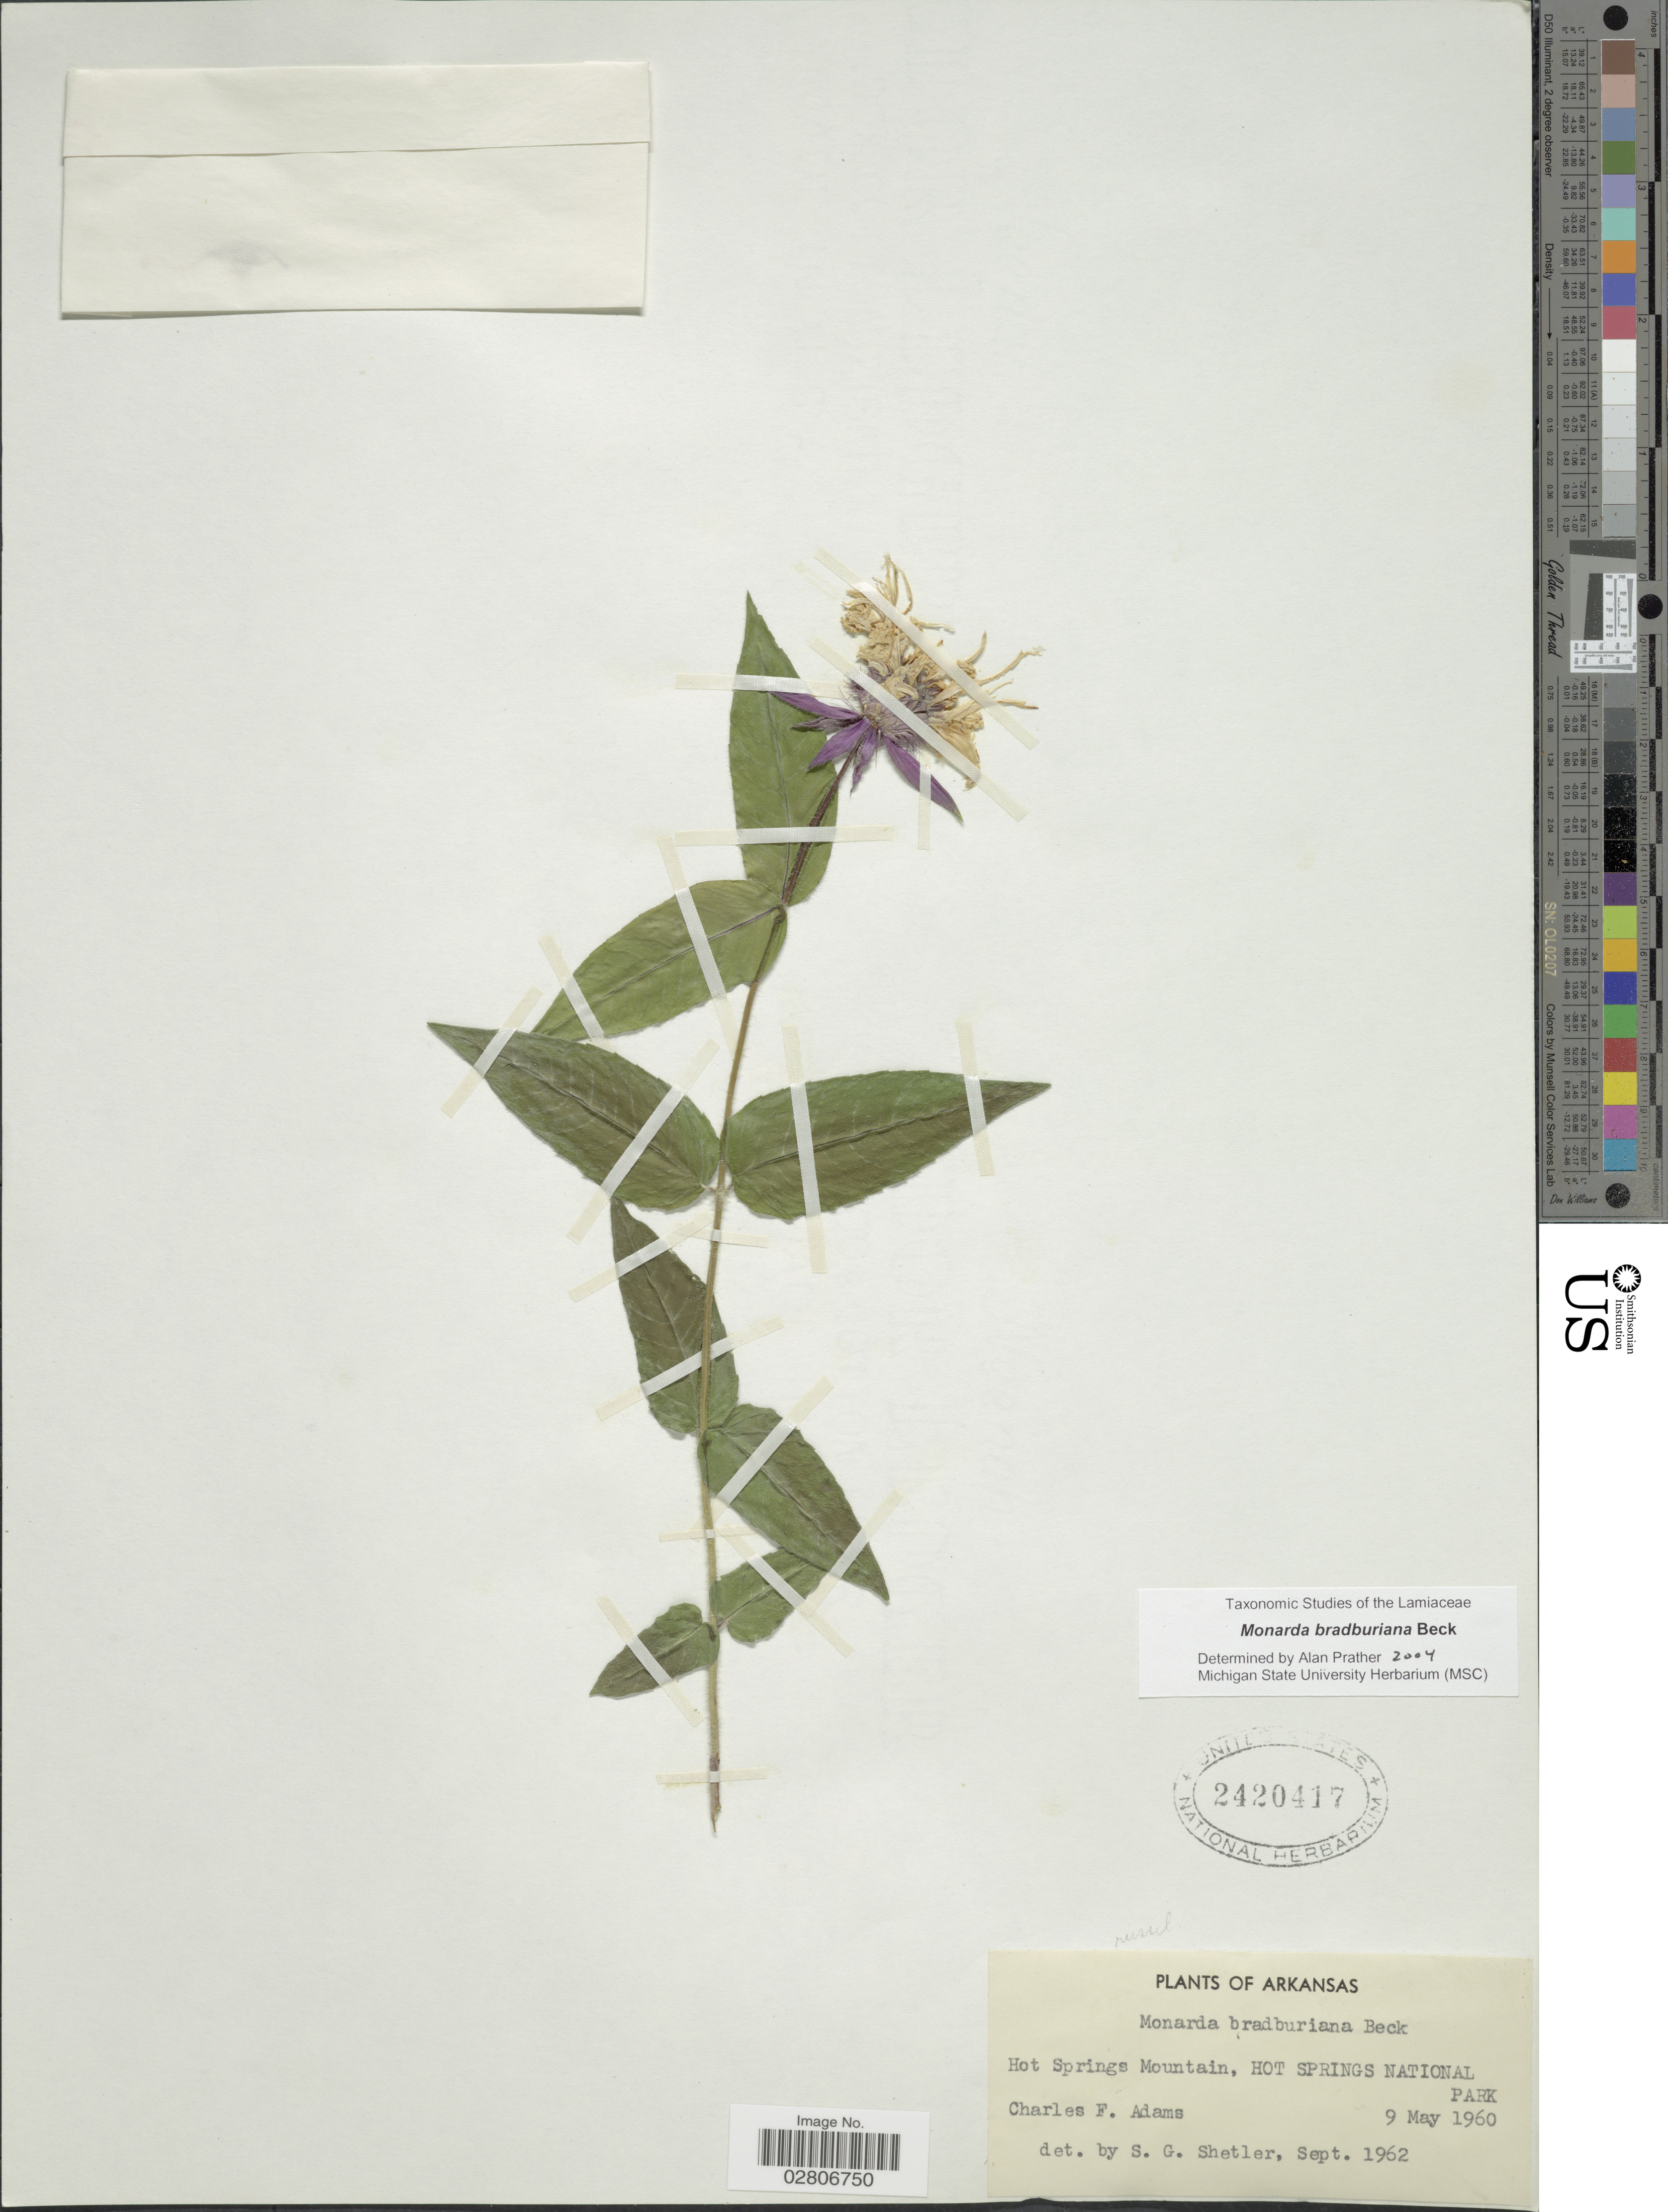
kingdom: Plantae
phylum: Tracheophyta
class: Magnoliopsida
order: Lamiales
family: Lamiaceae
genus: Monarda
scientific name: Monarda bradburiana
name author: L.C. Beck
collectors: C. F. Adams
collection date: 1960-05-09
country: United States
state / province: Arkansas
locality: Hot Springs Mountain, HOT SPRINGS NATIONAL PARK.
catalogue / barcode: US 2420417